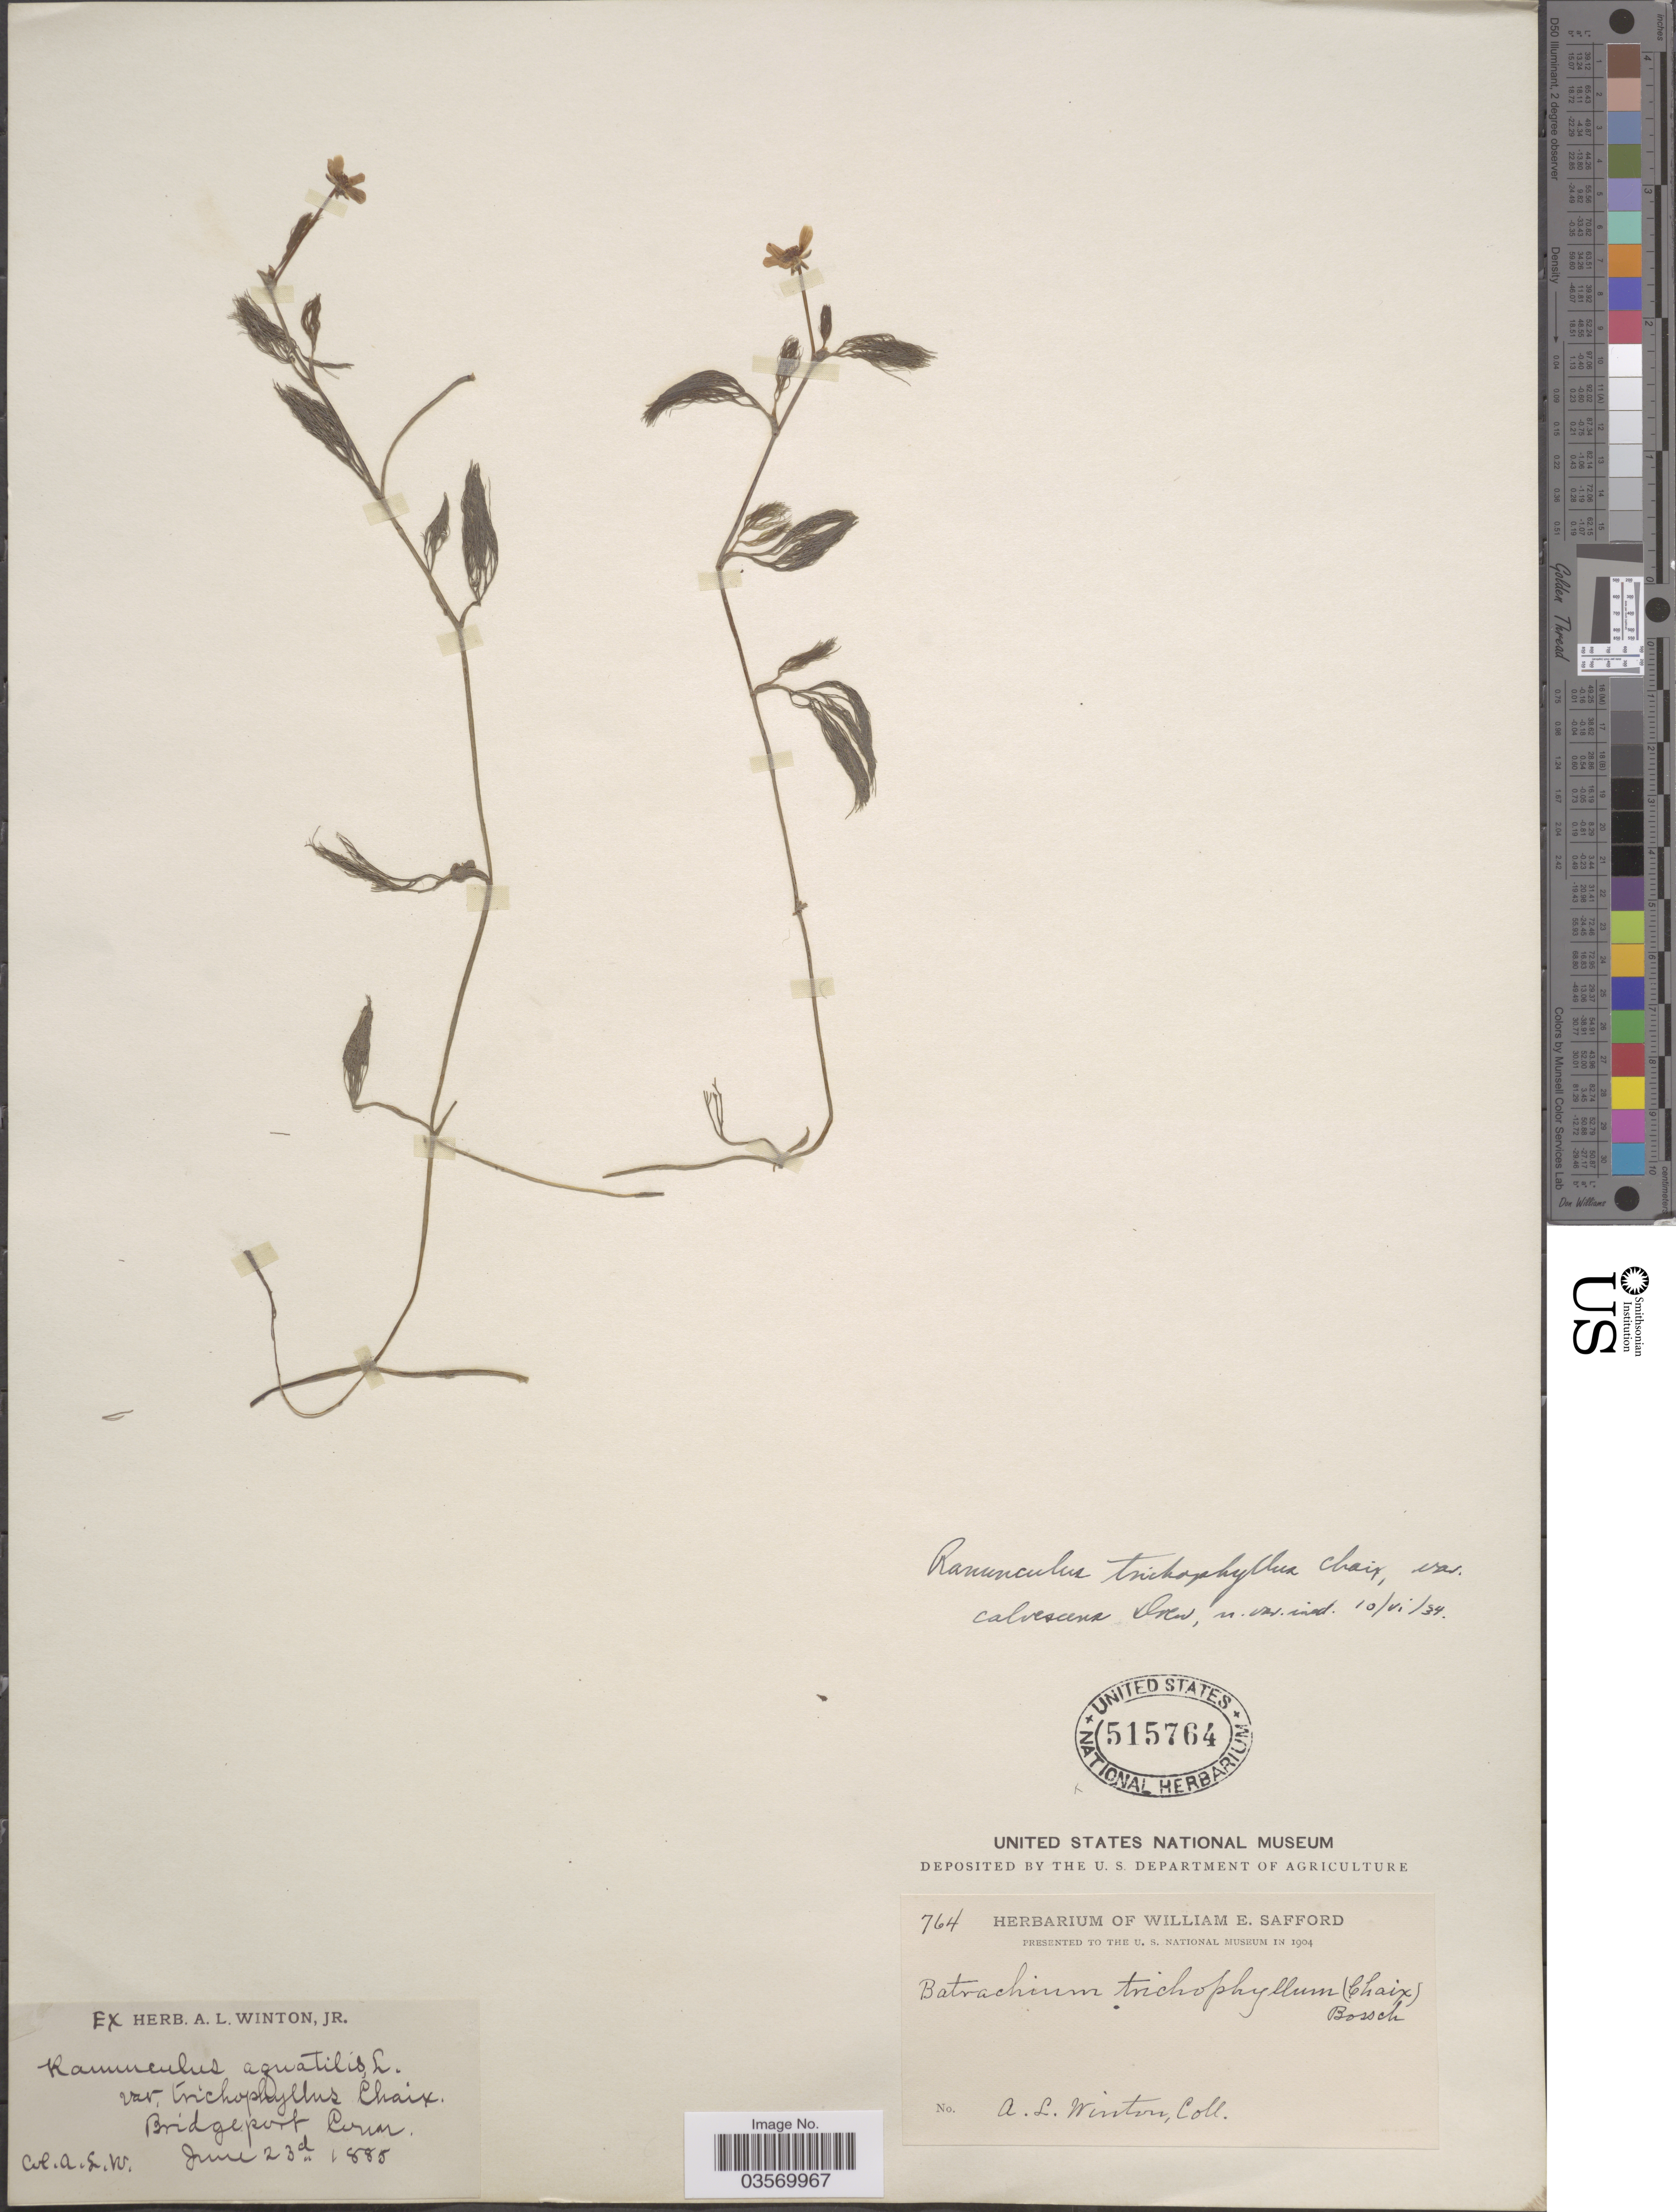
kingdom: Plantae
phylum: Tracheophyta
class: Magnoliopsida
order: Ranunculales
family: Ranunculaceae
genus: Ranunculus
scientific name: Ranunculus trichophyllus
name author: Chaix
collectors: A. Winton Jr.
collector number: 764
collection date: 1885-06-23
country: United States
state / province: Connecticut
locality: Bridgeport.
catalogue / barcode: US 515764